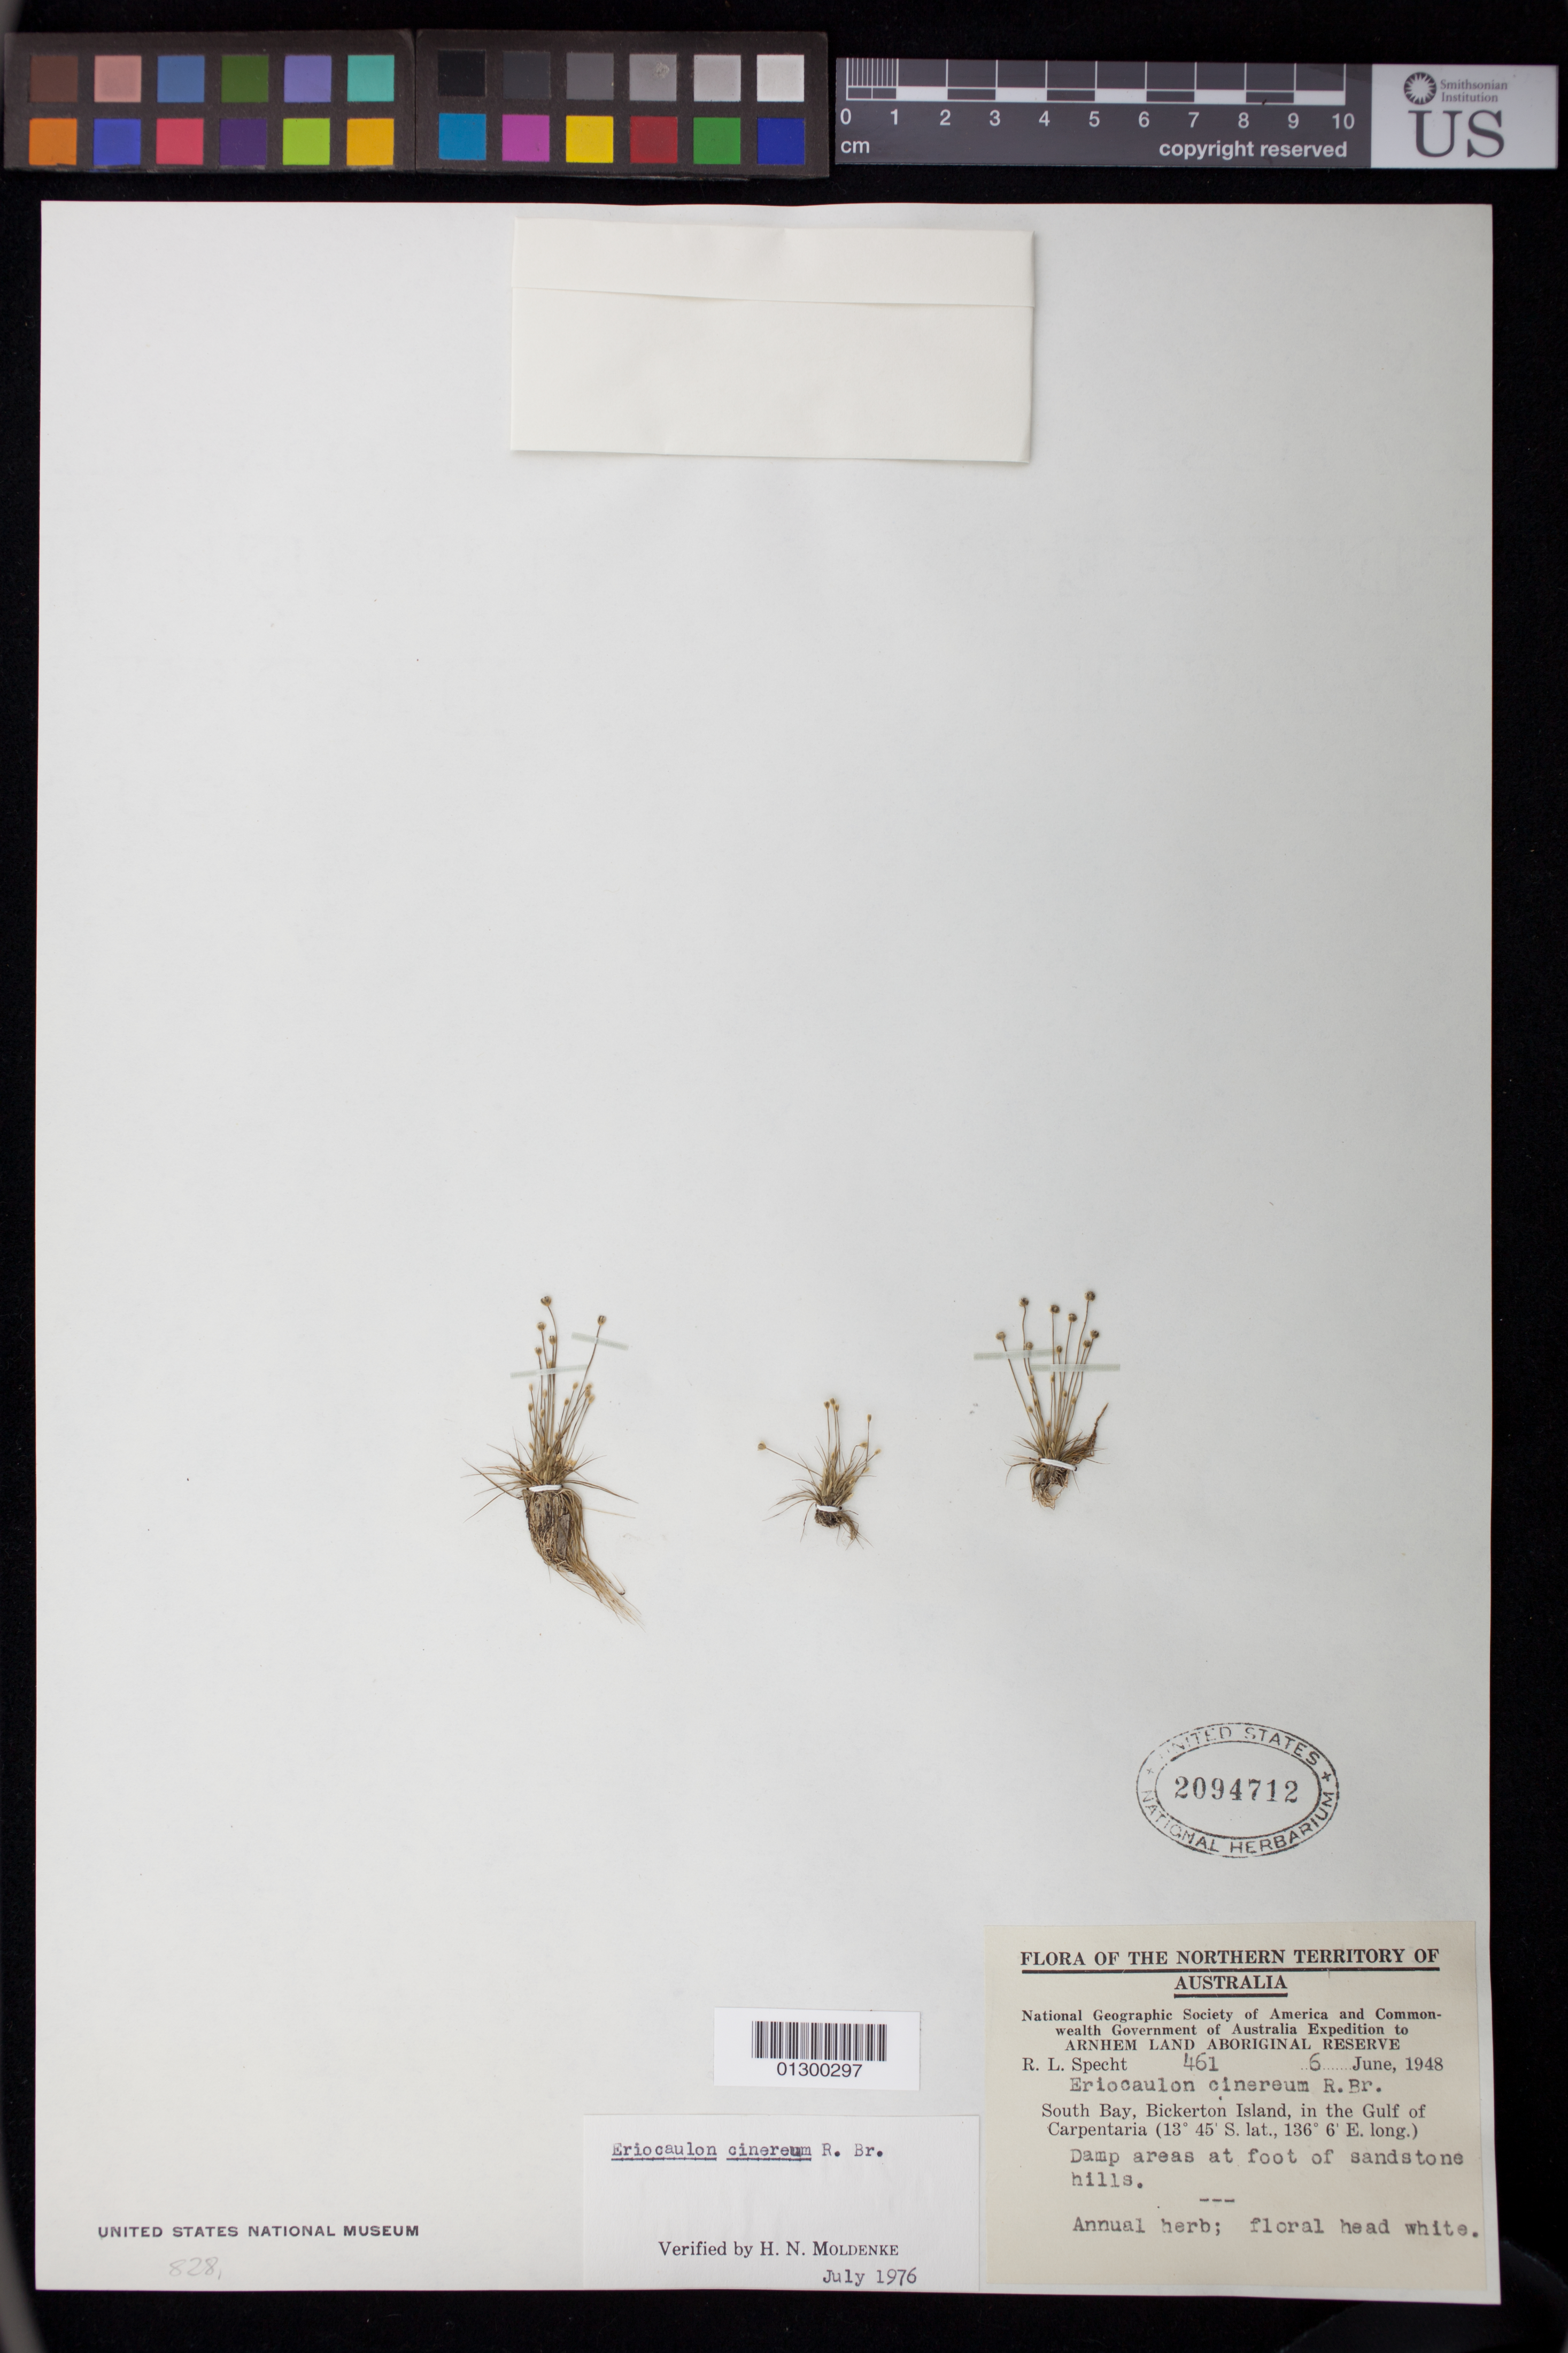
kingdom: Plantae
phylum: Tracheophyta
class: Liliopsida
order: Poales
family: Eriocaulaceae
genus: Eriocaulon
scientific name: Eriocaulon cinereum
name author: R. Br.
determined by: Moldenke, H. N.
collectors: R. L. Specht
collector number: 461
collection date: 1948-06-06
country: Australia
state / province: Northern Territory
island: Bickerton Island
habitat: Damp areas at foot of sandstone hills.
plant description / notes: Annual herb; floral head white.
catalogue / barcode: US 2094712